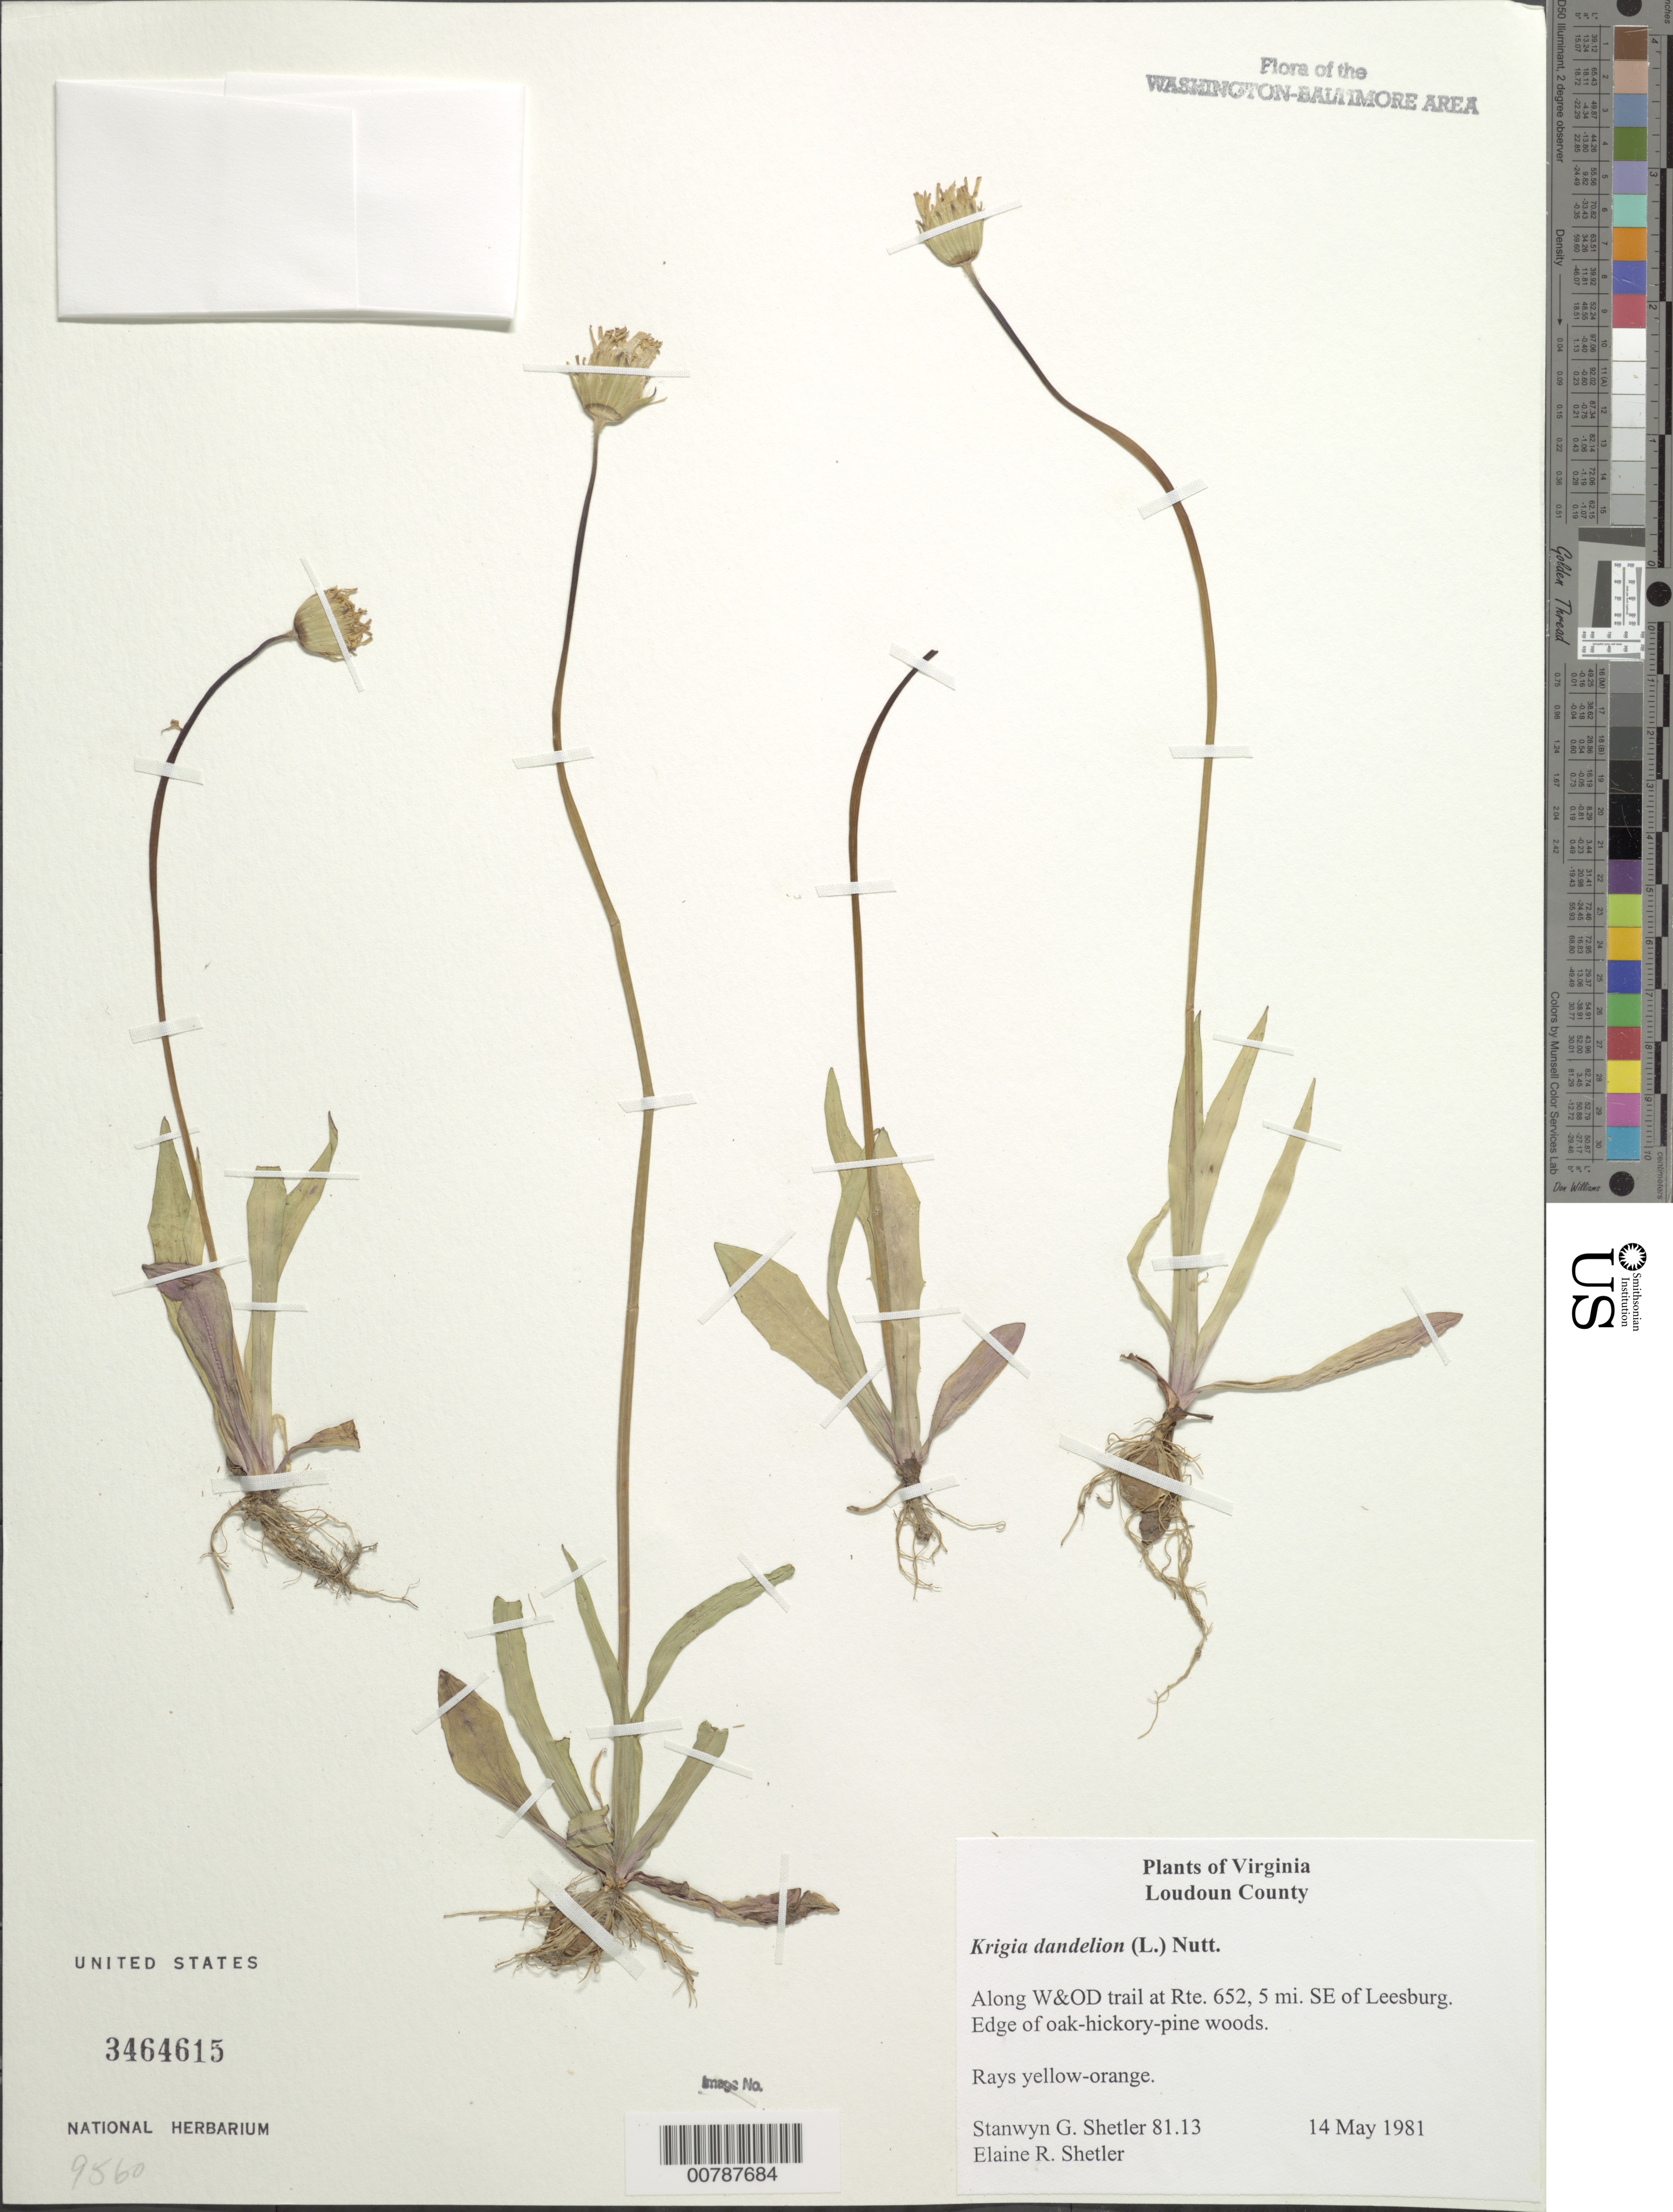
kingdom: Plantae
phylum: Tracheophyta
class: Magnoliopsida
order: Asterales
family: Asteraceae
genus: Krigia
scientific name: Krigia dandelion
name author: (L.) Nutt.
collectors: S. Shetler & E. R. Shetler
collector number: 81.13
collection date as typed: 14 May 1981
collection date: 1981-05-14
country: United States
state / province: Virginia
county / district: Loudoun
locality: Along W&OD trail at Rte. 652, 5 mi. SE of Leesburg.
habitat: Edge of oak-hickory-pine woods.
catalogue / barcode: US 3464515